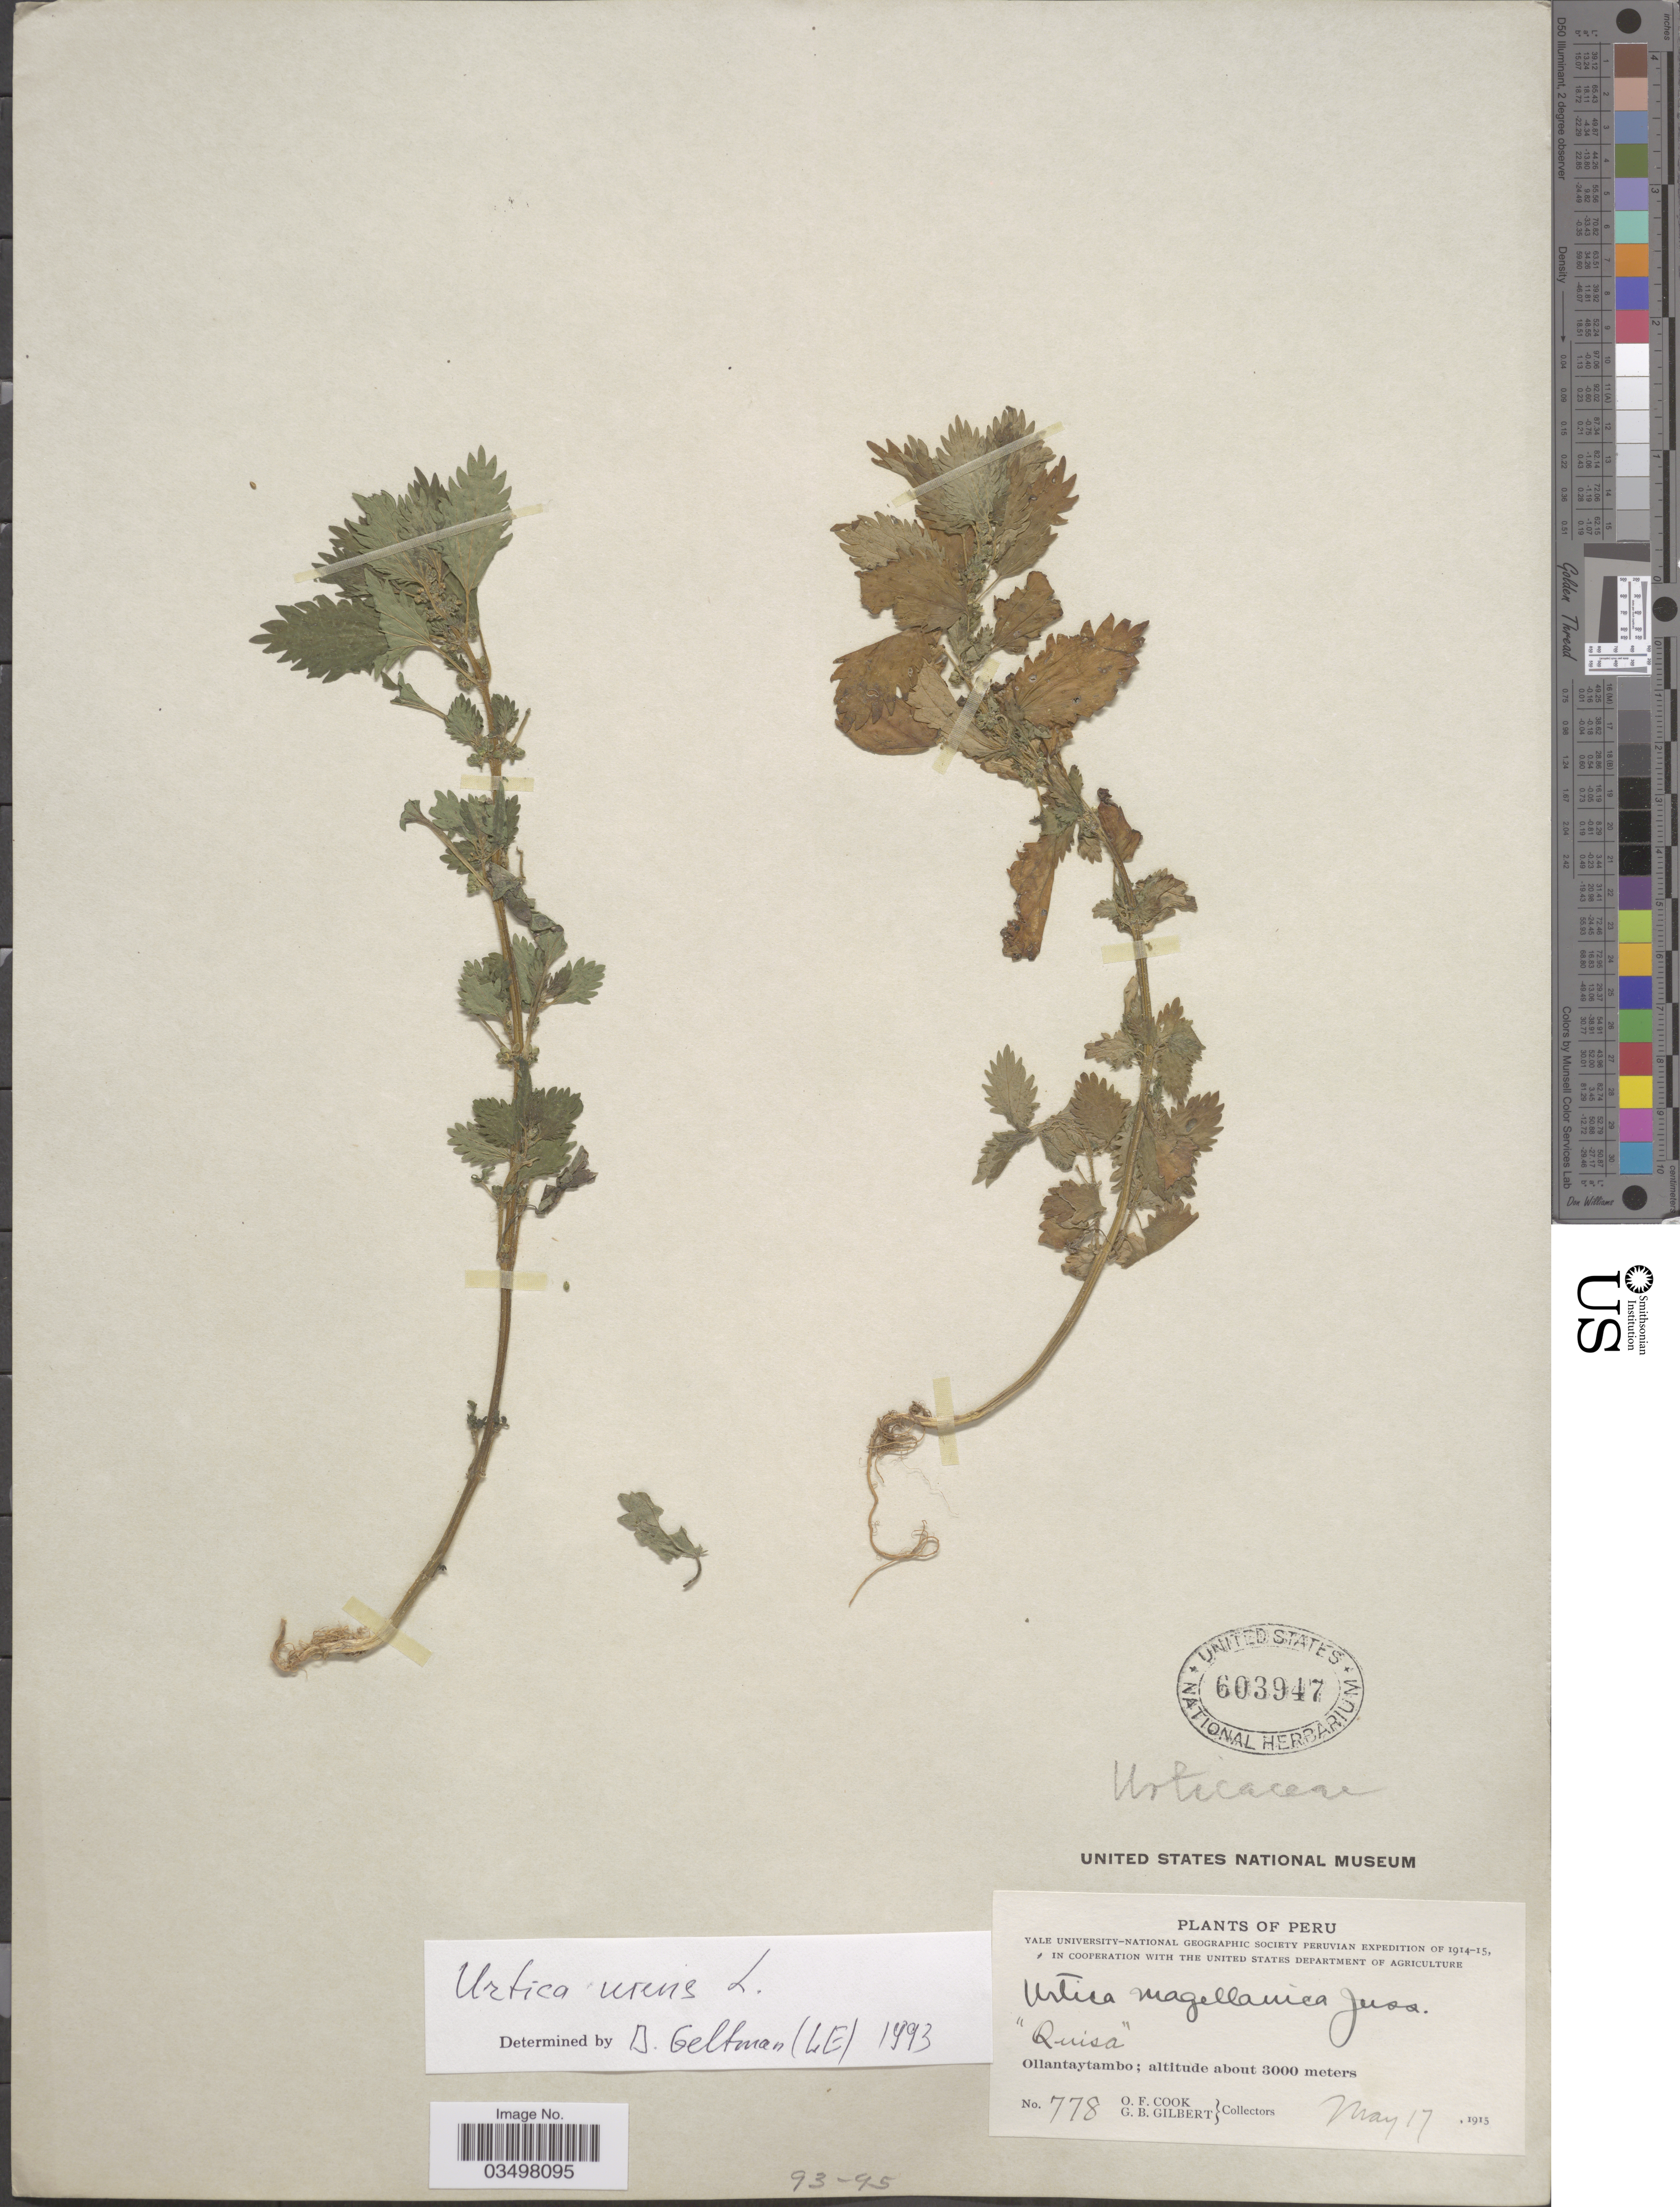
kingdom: Plantae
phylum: Tracheophyta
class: Magnoliopsida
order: Rosales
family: Urticaceae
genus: Urtica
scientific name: Urtica urens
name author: L.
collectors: O. F. Cook & G. B. Gilbert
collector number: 778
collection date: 1915-05-17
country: Peru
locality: Ollantaytambo.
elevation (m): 3000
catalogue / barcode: US 603947